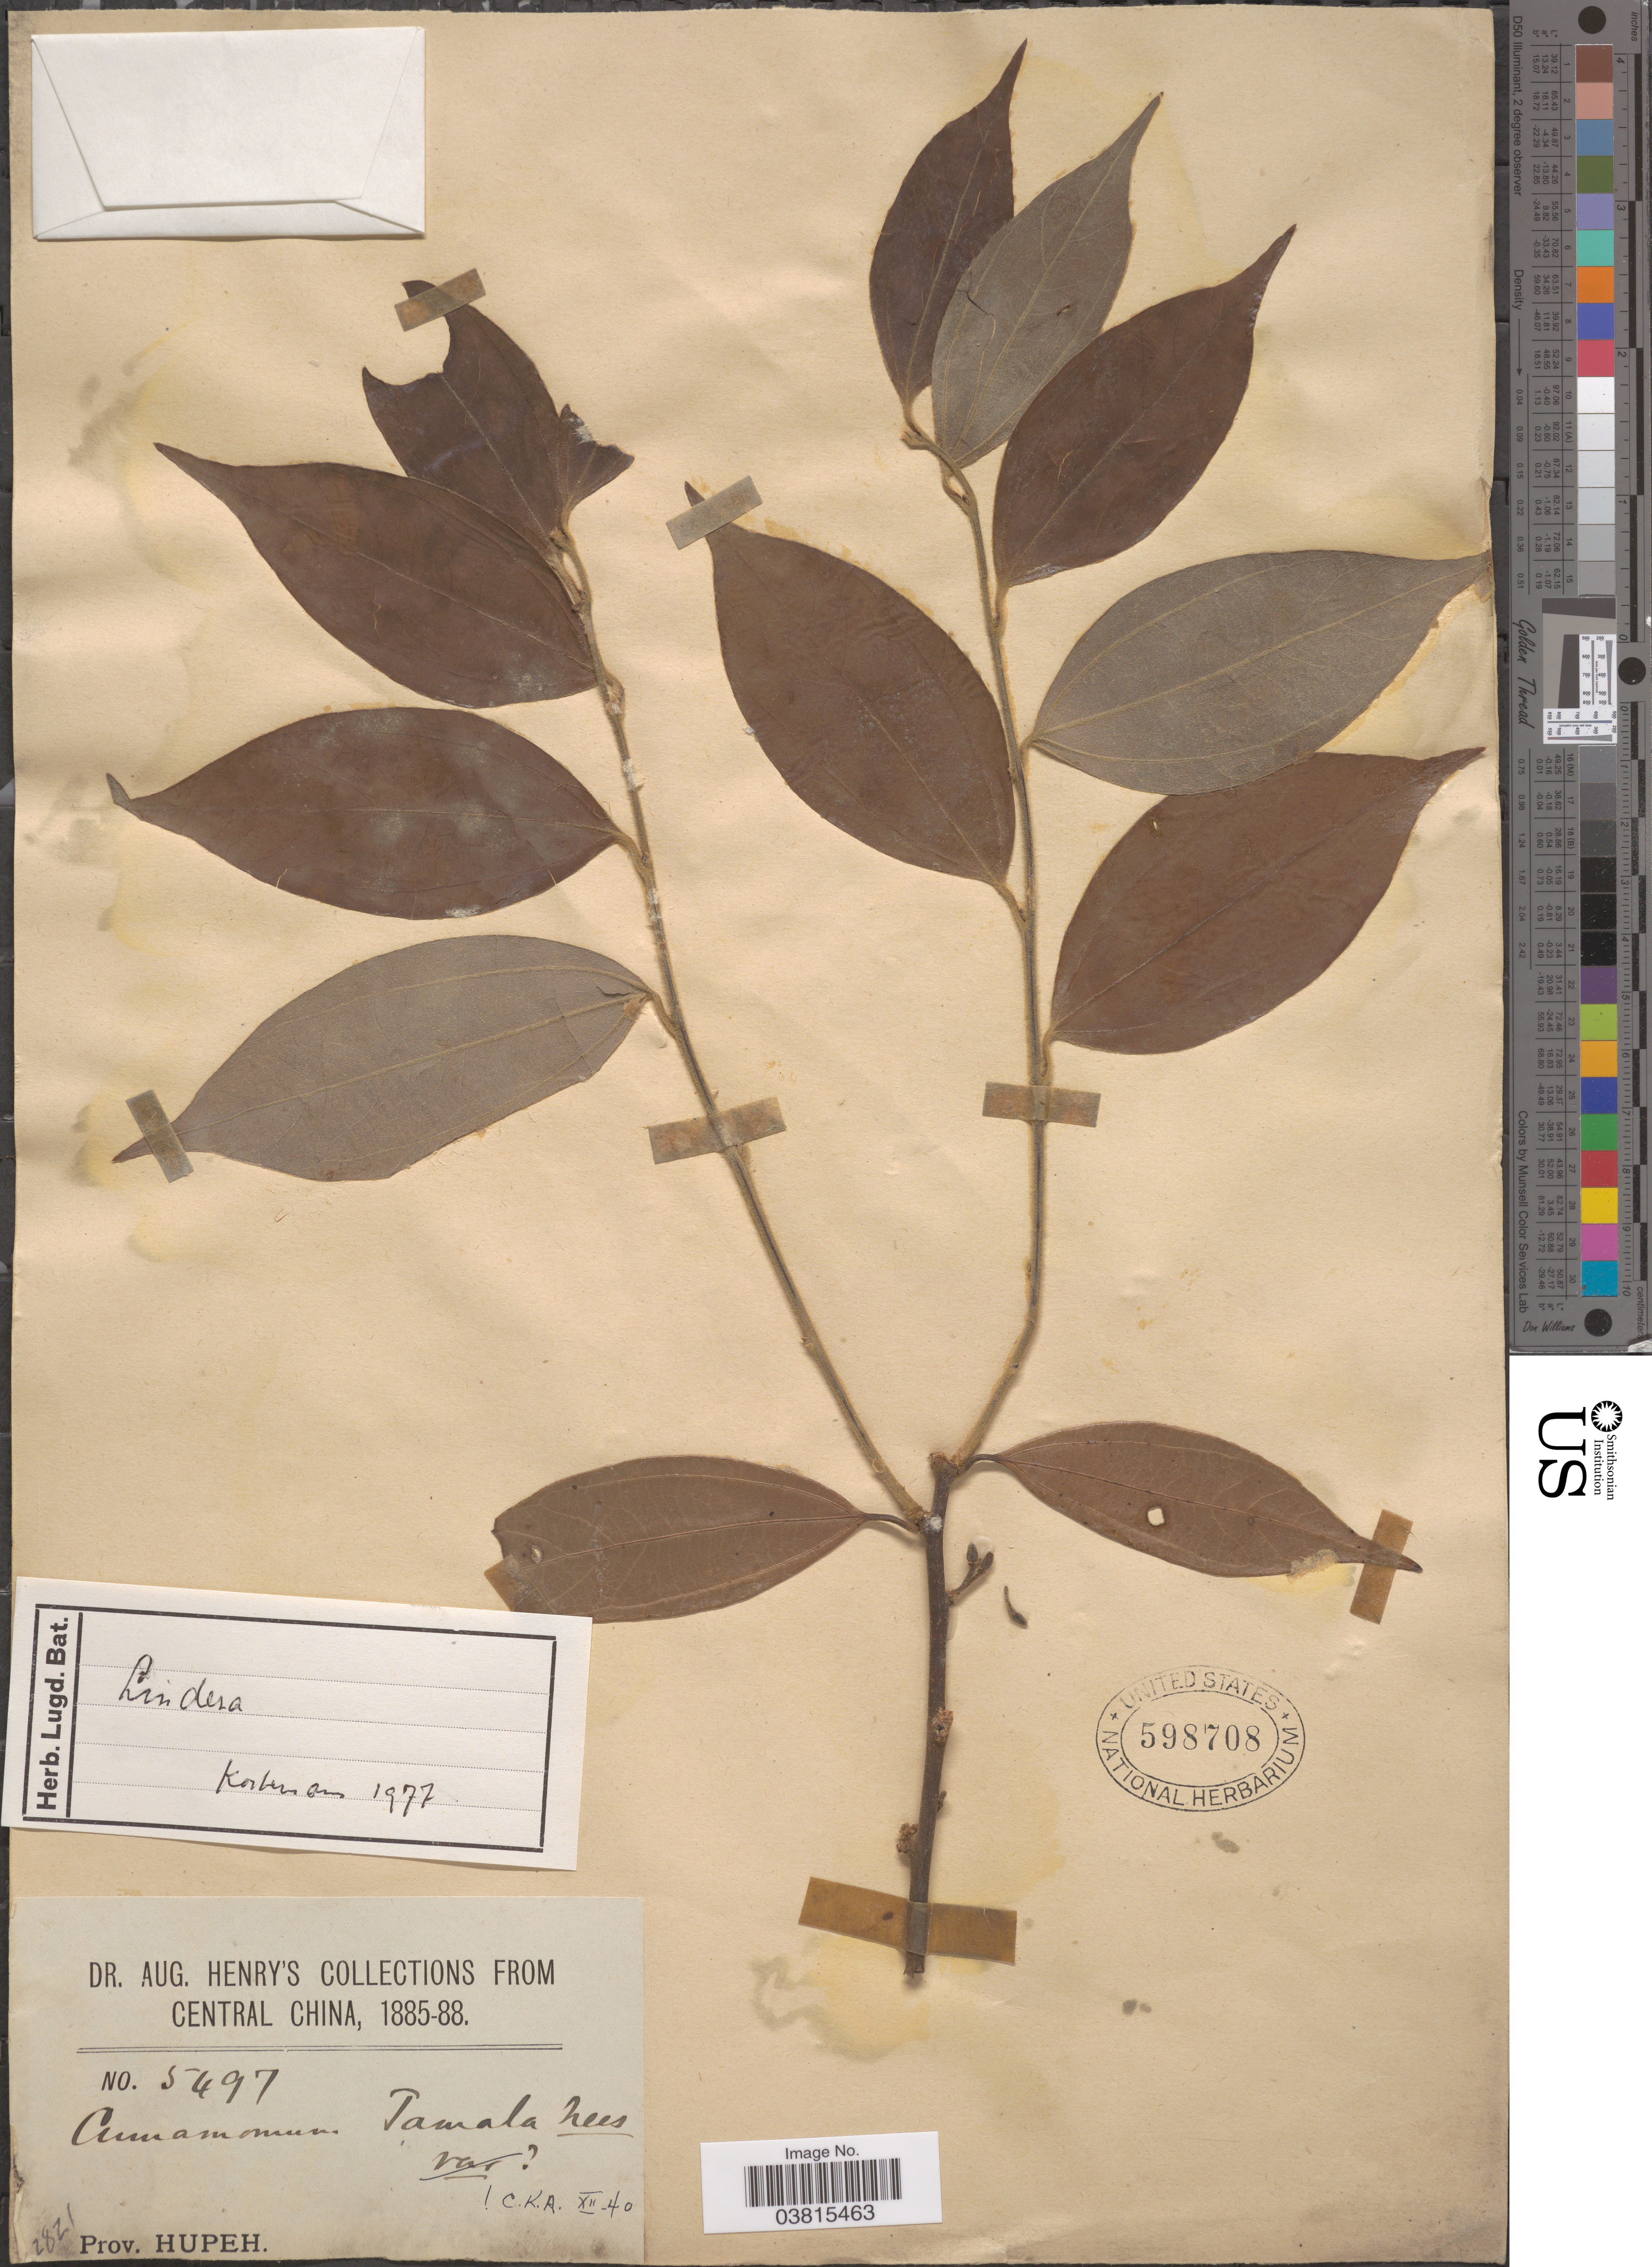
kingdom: Plantae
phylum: Tracheophyta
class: Magnoliopsida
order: Laurales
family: Lauraceae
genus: Lindera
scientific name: Lindera sp.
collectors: A. Henry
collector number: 5497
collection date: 1885/1888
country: China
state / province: Hubei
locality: Central China. Prov. Hupeh.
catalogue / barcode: US 598708